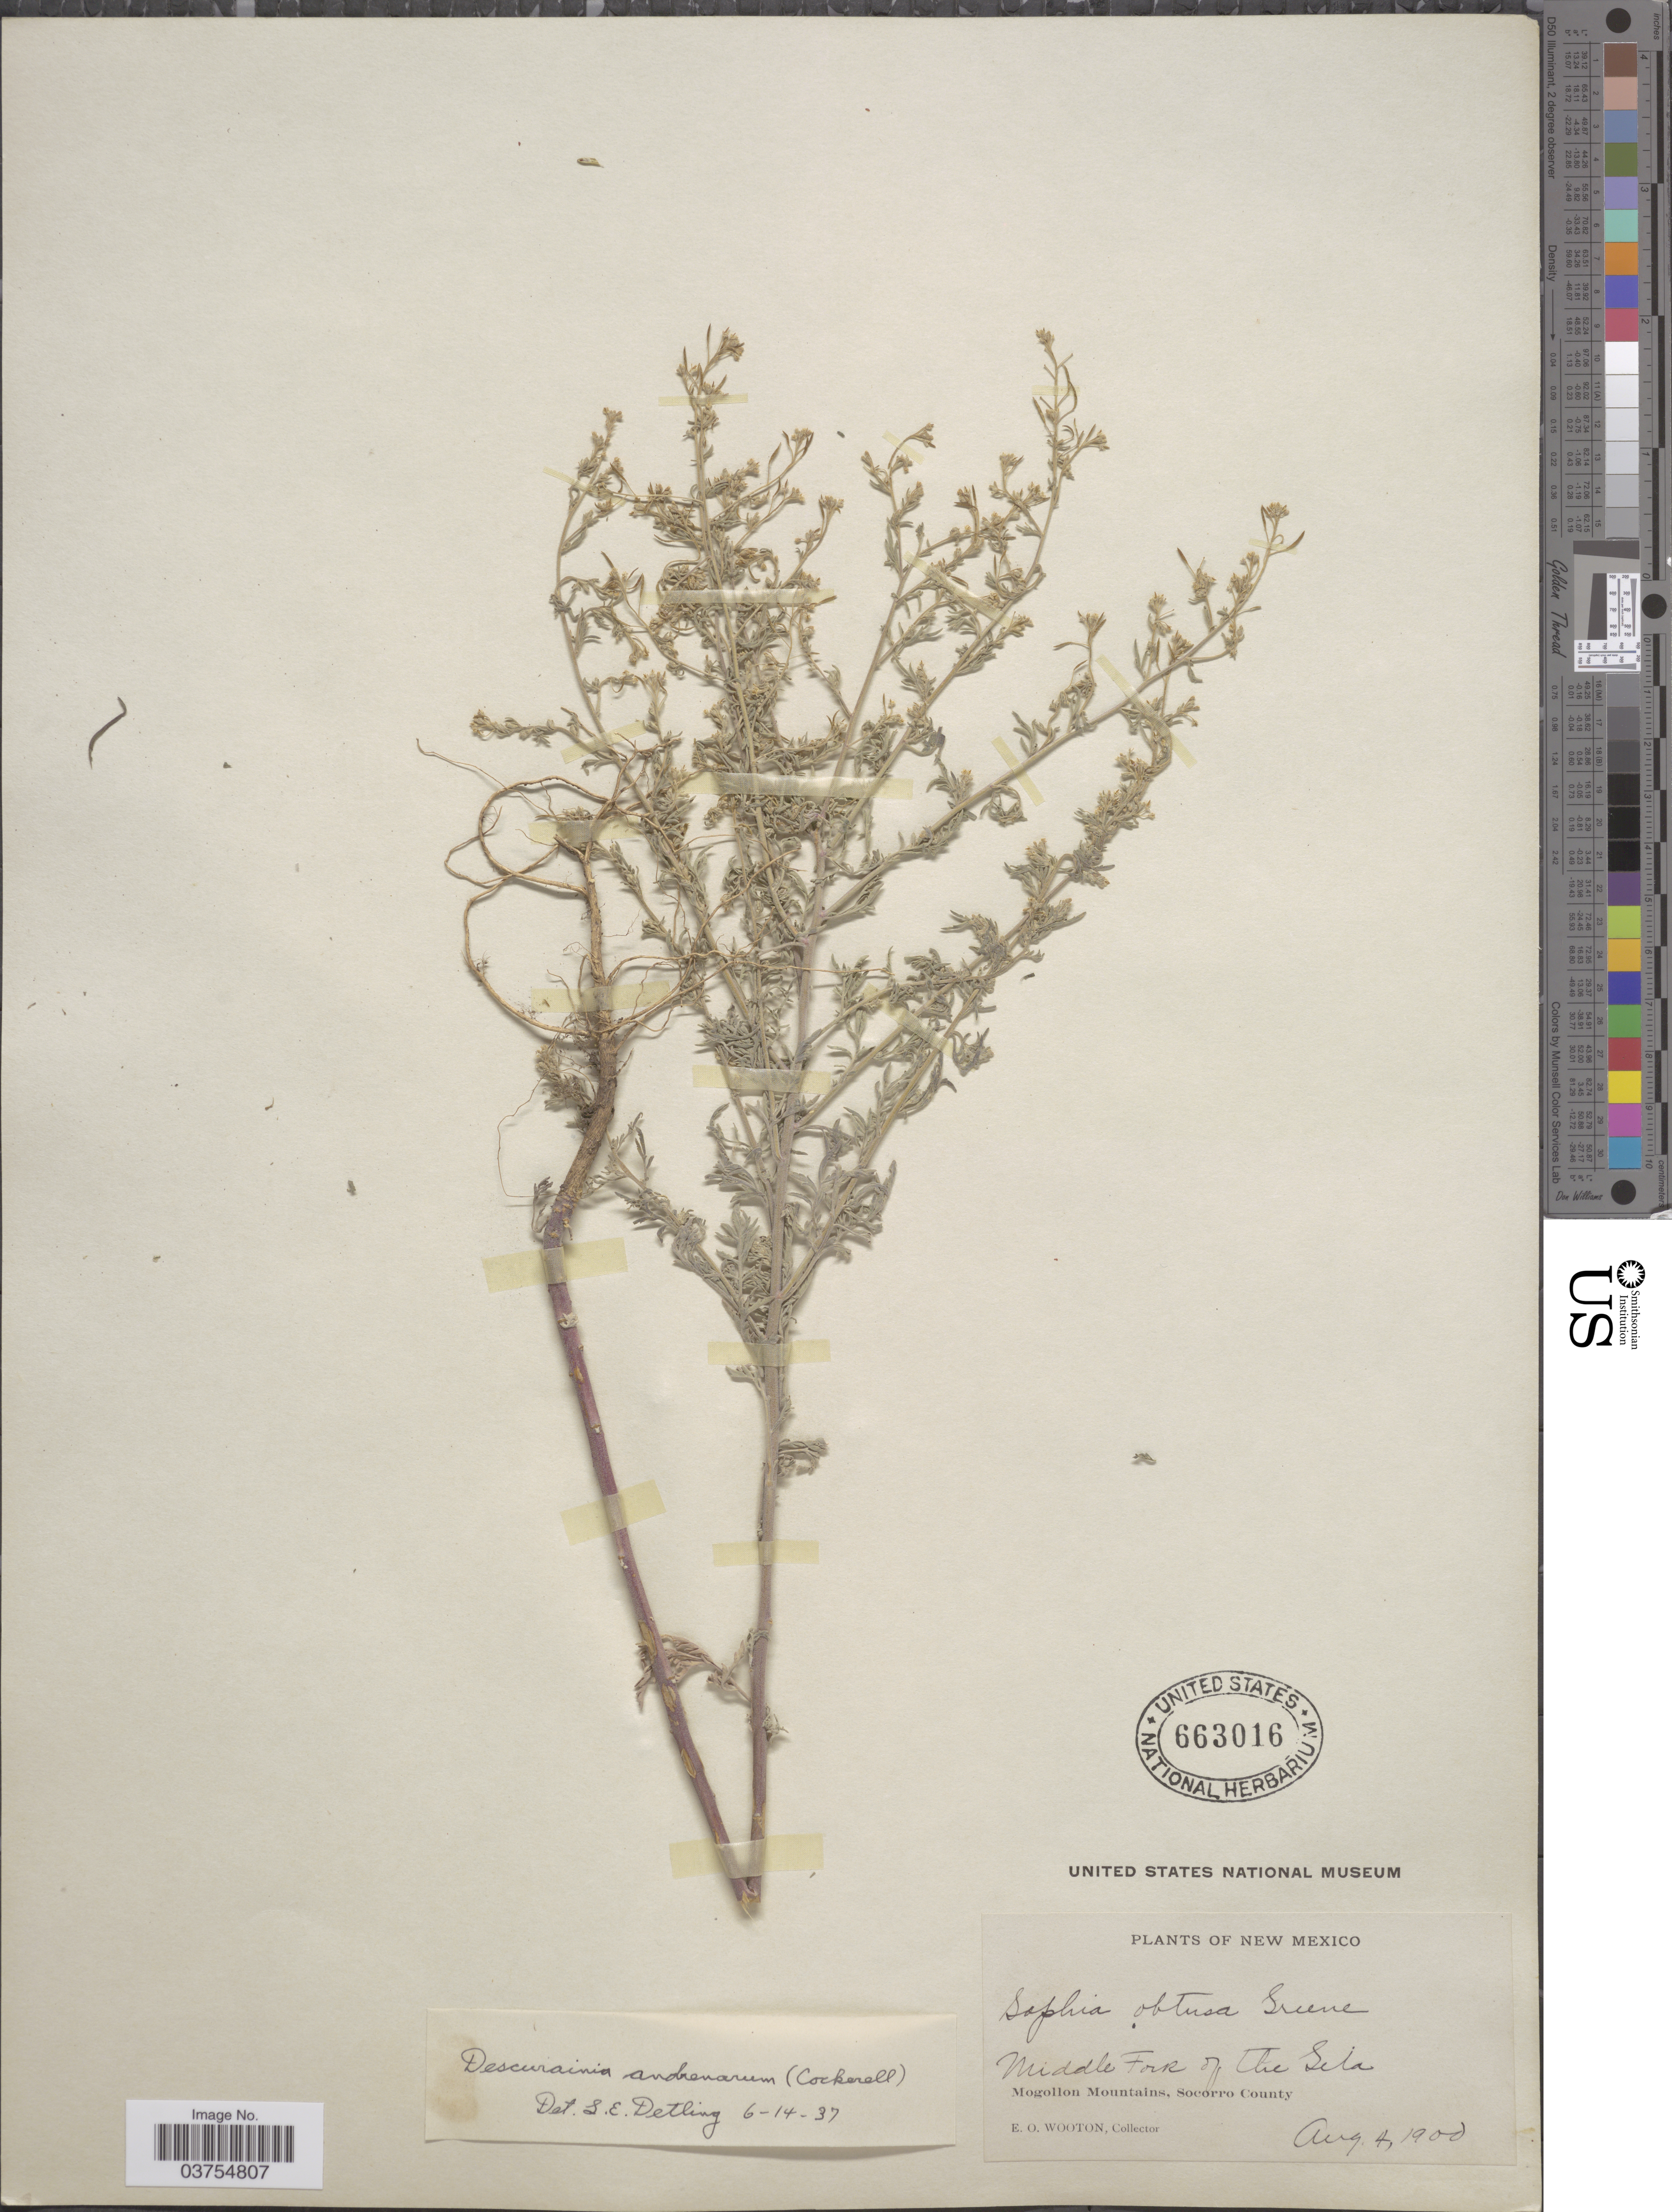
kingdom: Plantae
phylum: Tracheophyta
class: Magnoliopsida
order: Brassicales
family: Brassicaceae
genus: Descurainia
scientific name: Descurainia pinnata subsp. halictorum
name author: (Cockerell) Detling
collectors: E. O. Wooton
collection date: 1900-08-04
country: United States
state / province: New Mexico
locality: Middle Fork of The Gila. Mogollon Mountains, Socorro County.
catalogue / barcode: US 663016